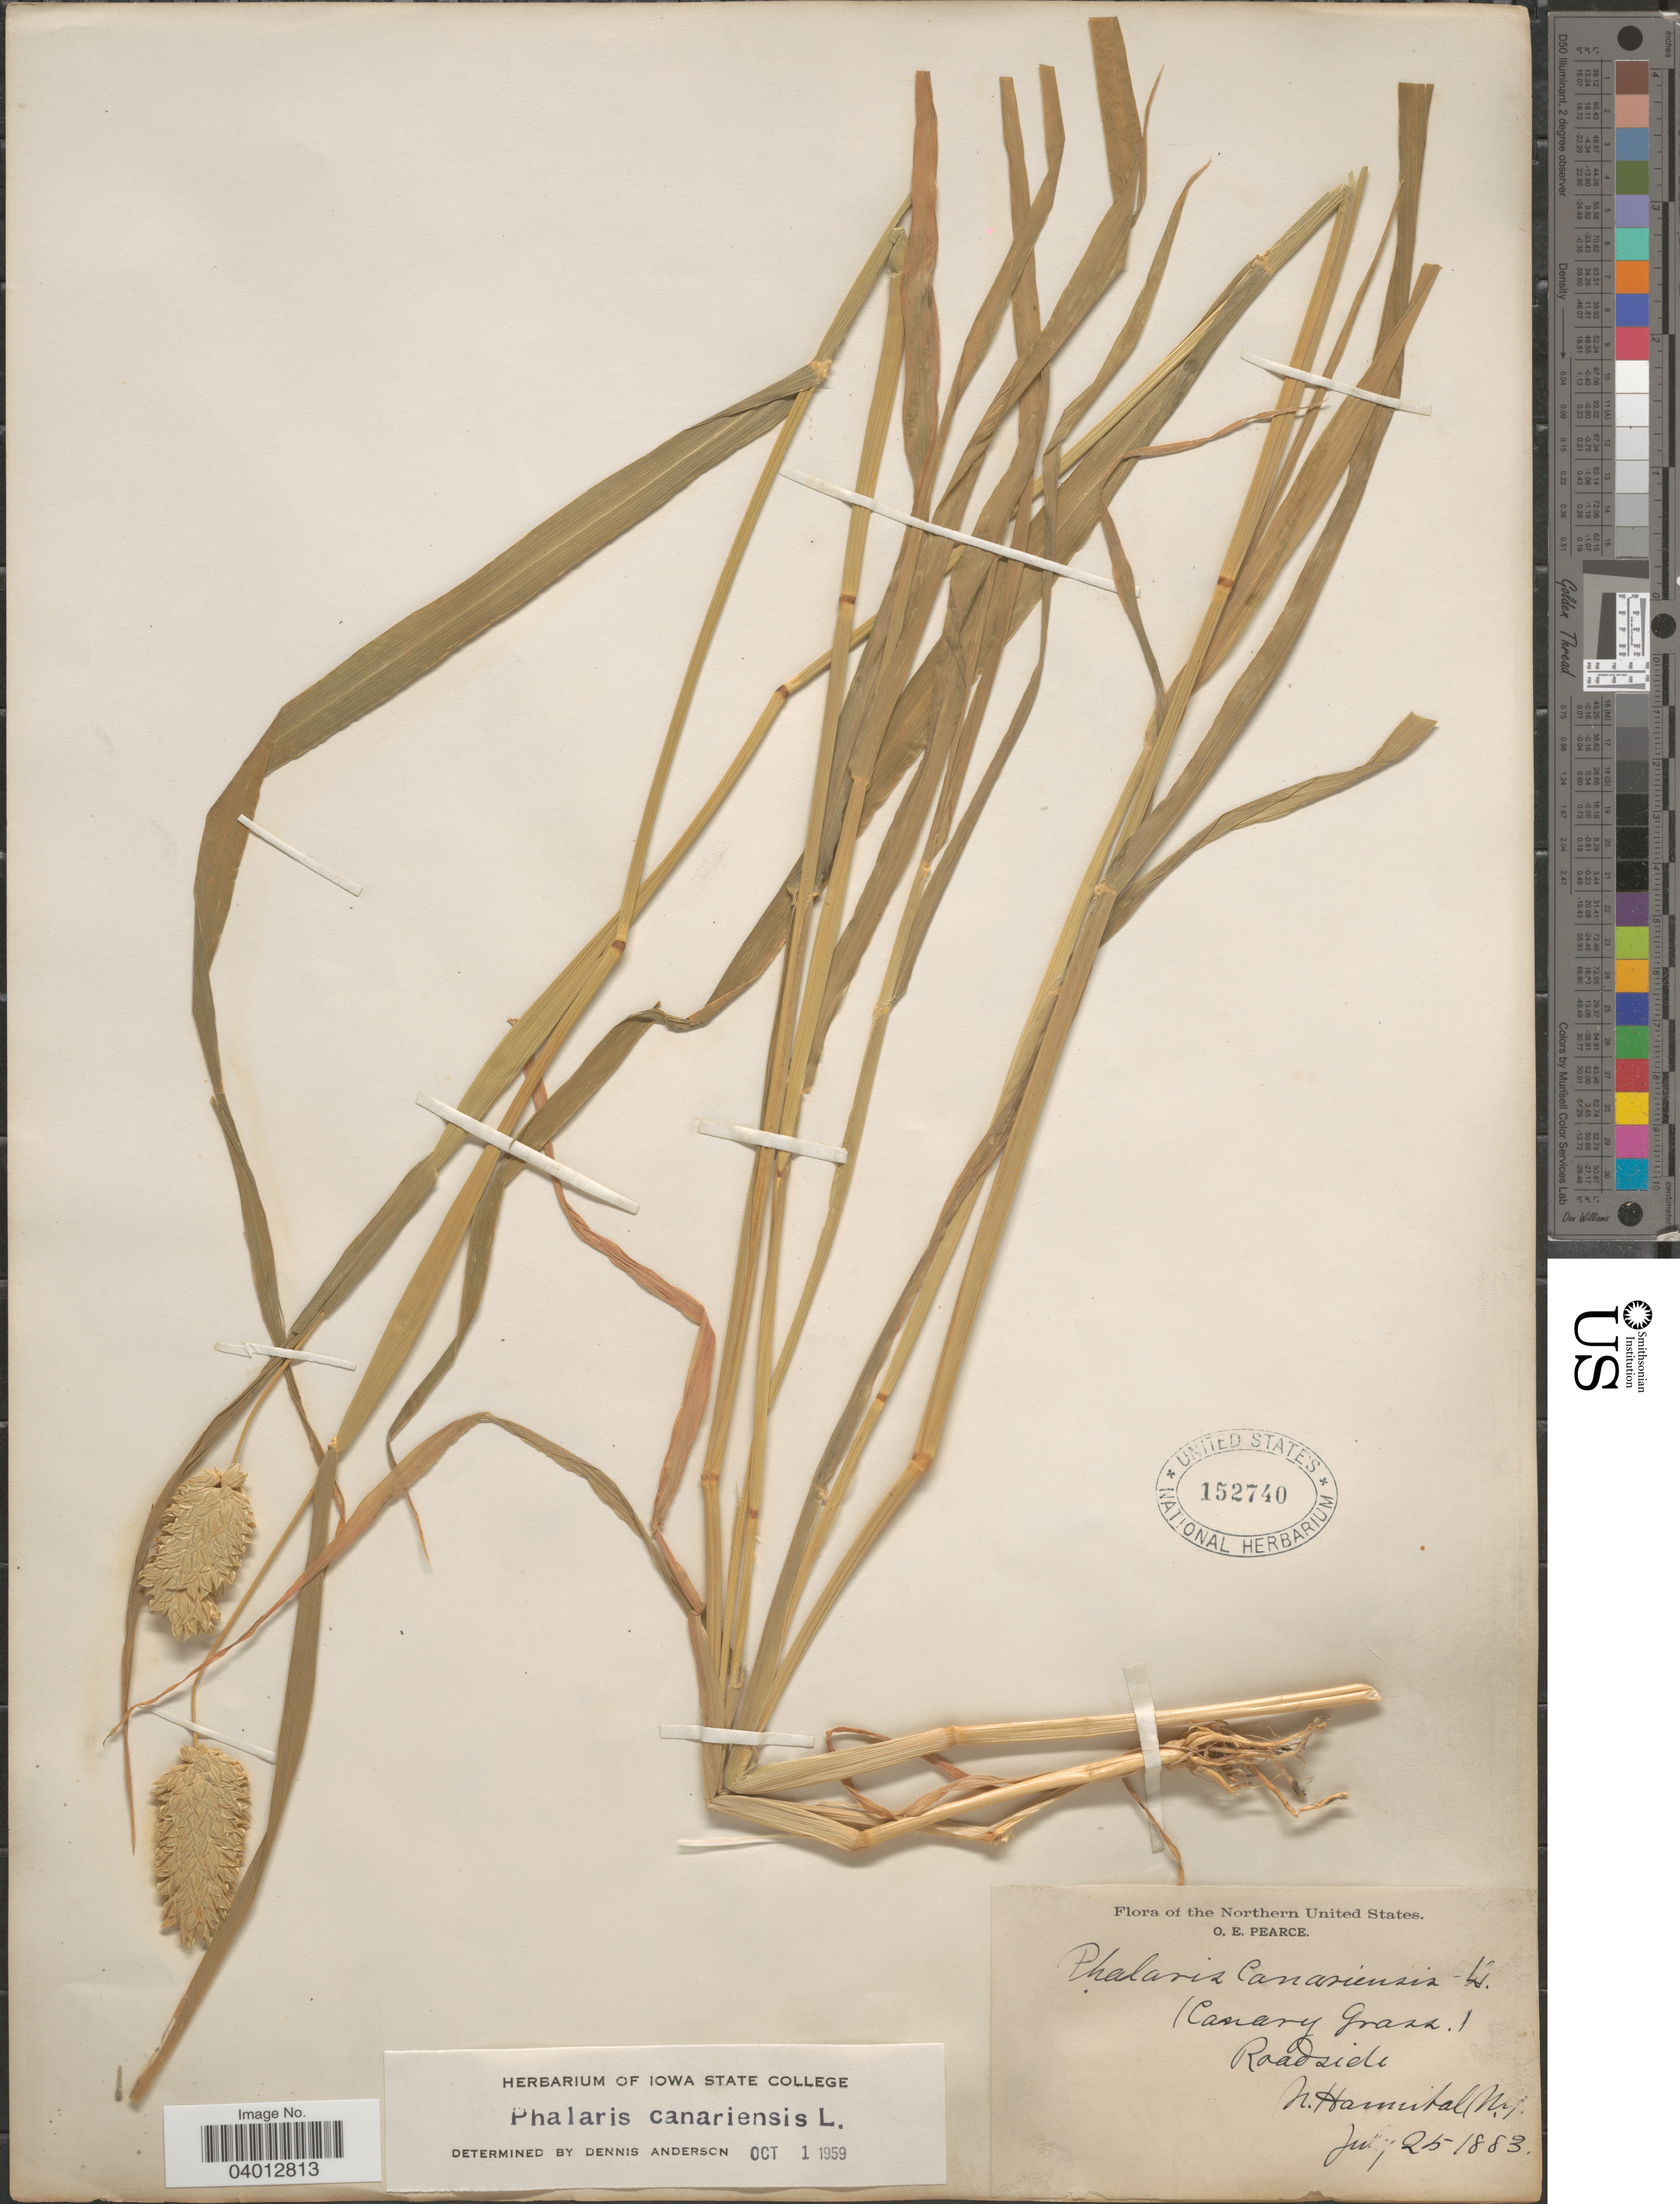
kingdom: Plantae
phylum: Tracheophyta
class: Liliopsida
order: Poales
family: Poaceae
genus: Phalaris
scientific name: Phalaris canariensis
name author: L.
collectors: O. E. Pearce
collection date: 1883-07-25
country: United States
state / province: New York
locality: Northern United States. Roadside N. Hannibal.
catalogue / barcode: US 152740